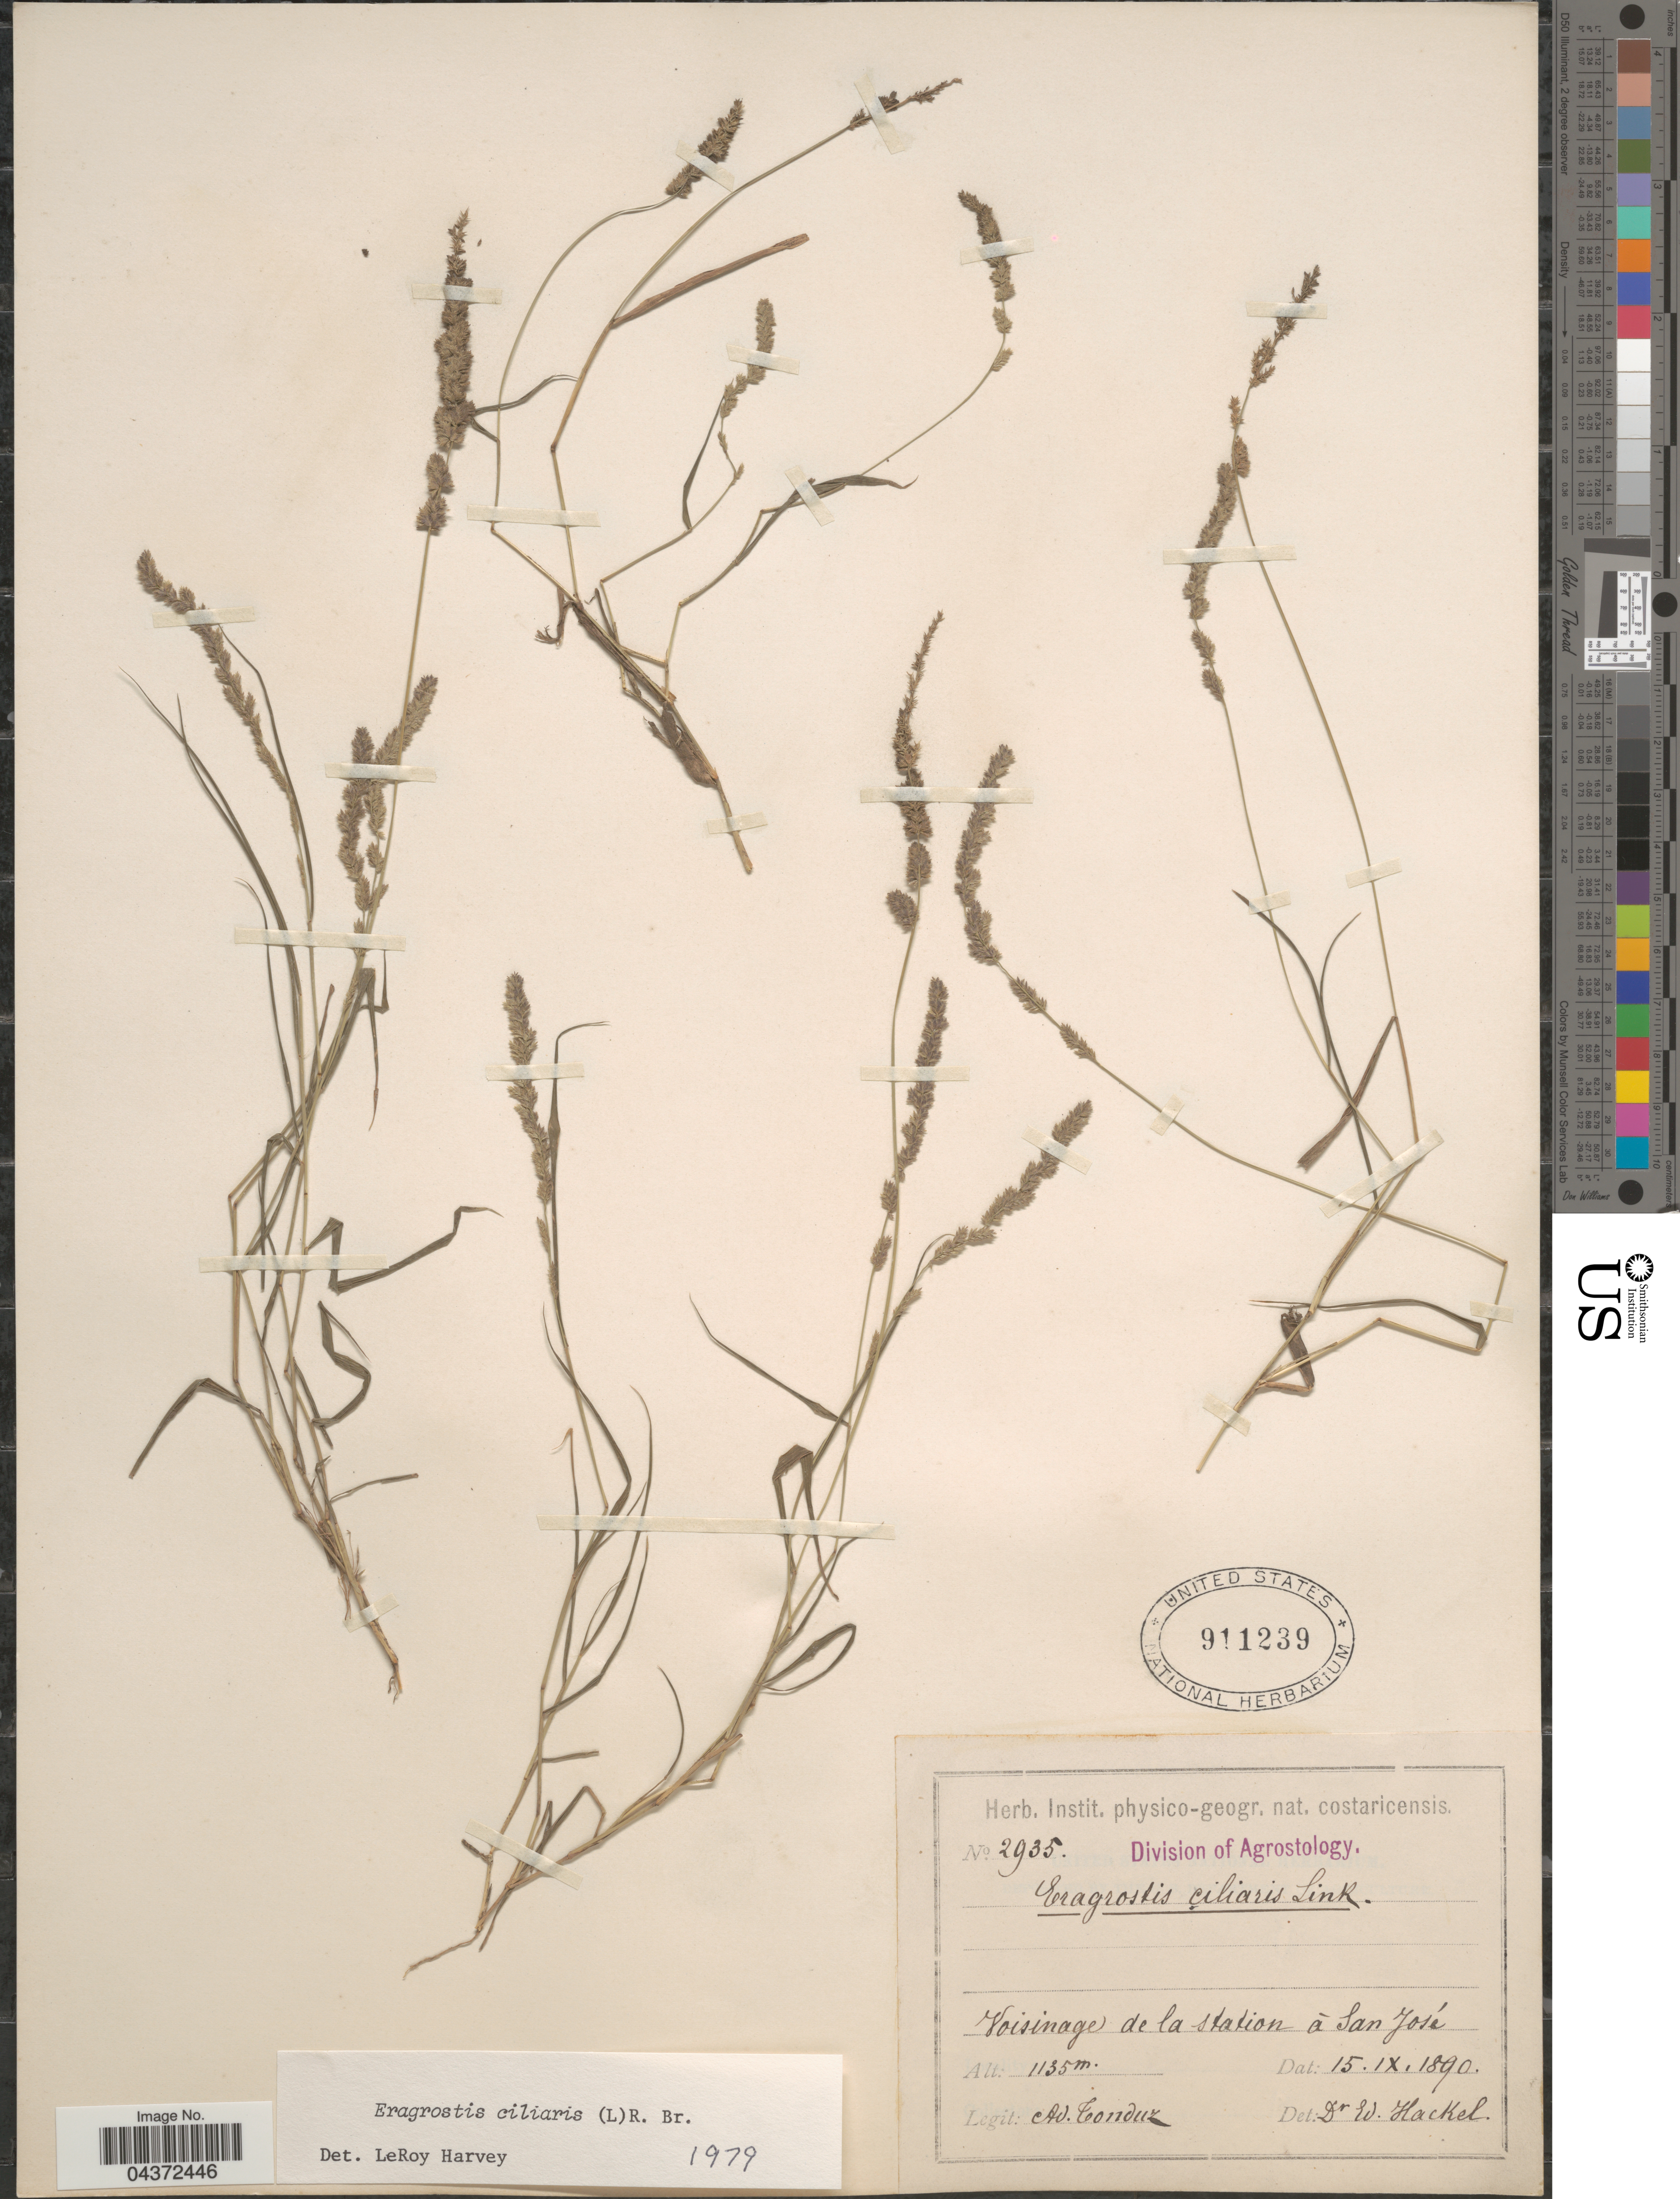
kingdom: Plantae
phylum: Tracheophyta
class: Liliopsida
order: Poales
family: Poaceae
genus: Eragrostis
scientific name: Eragrostis ciliaris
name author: (L.) R. Br.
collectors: A. Tonduz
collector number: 2935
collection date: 1890-09-15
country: Costa Rica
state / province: San José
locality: Voisinage de la station á San José.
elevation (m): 1135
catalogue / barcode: US 911239